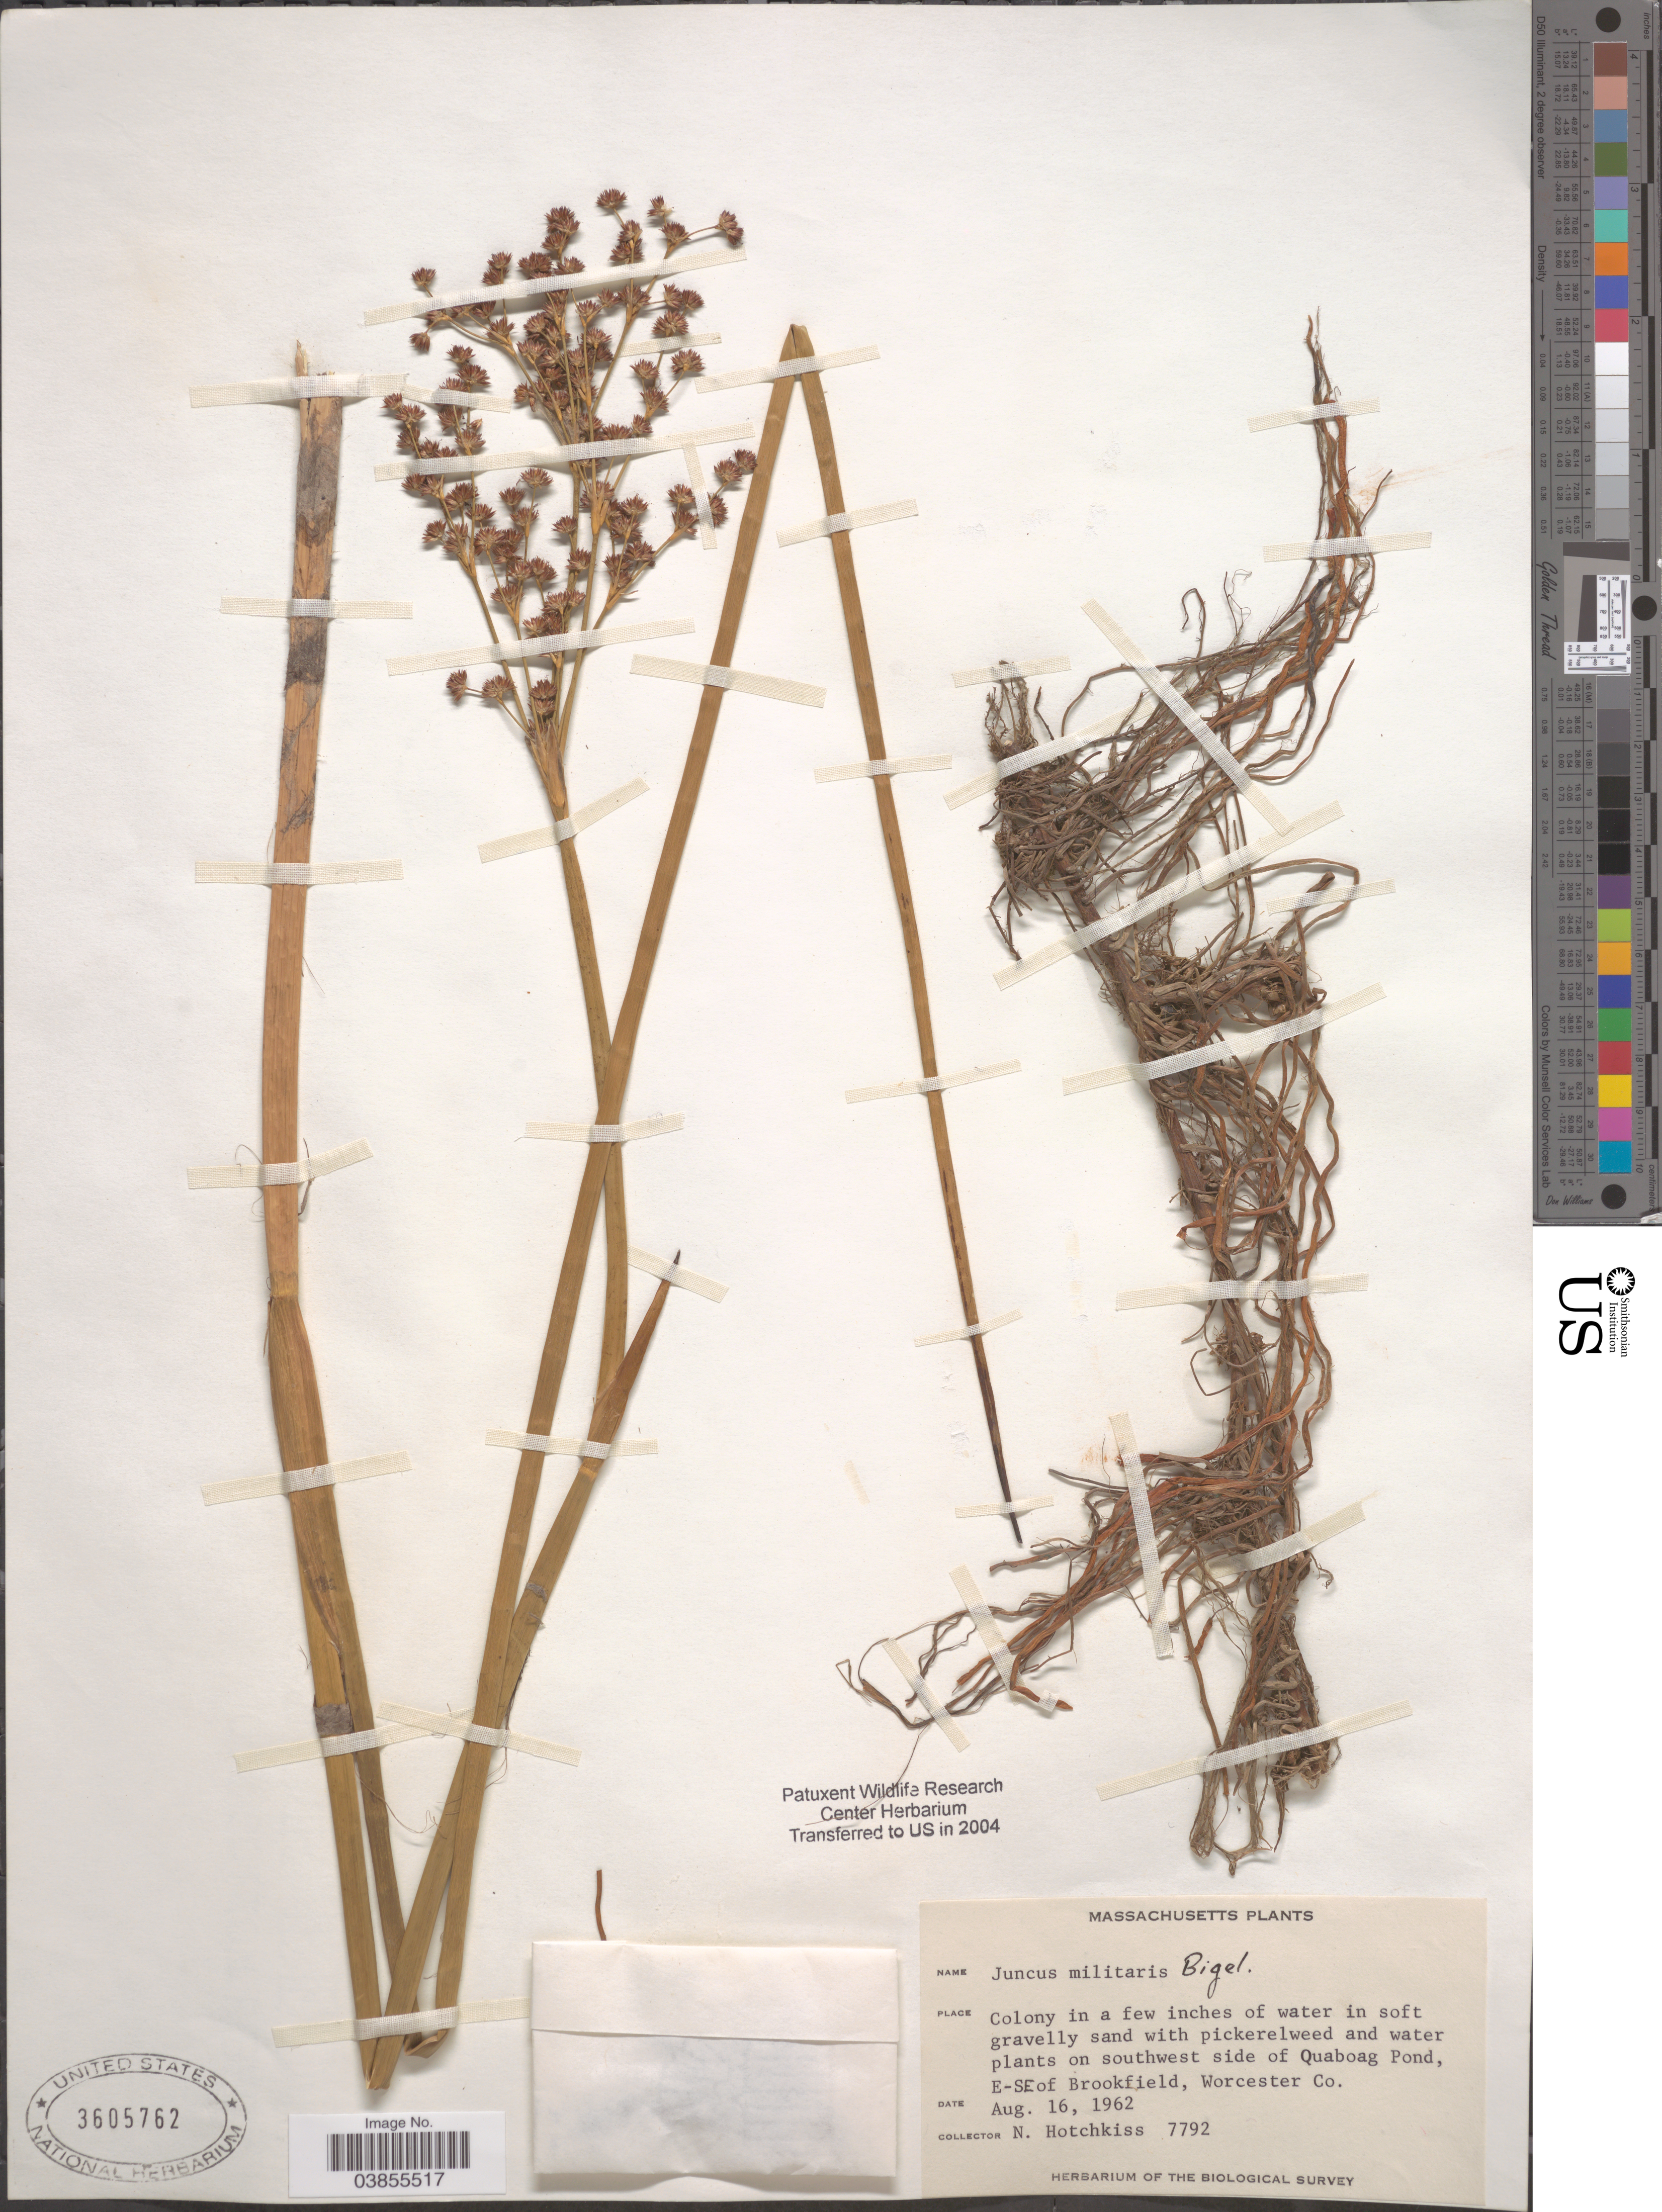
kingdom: Plantae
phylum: Tracheophyta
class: Liliopsida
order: Poales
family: Juncaceae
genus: Juncus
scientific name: Juncus militaris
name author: Bigelow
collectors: N. Hotchkiss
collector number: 7792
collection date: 1962-08-16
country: United States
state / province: Massachusetts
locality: On southwest side of Quaboag Pond, E-SE of Brookfield, Worcester Co.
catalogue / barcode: US 3605762